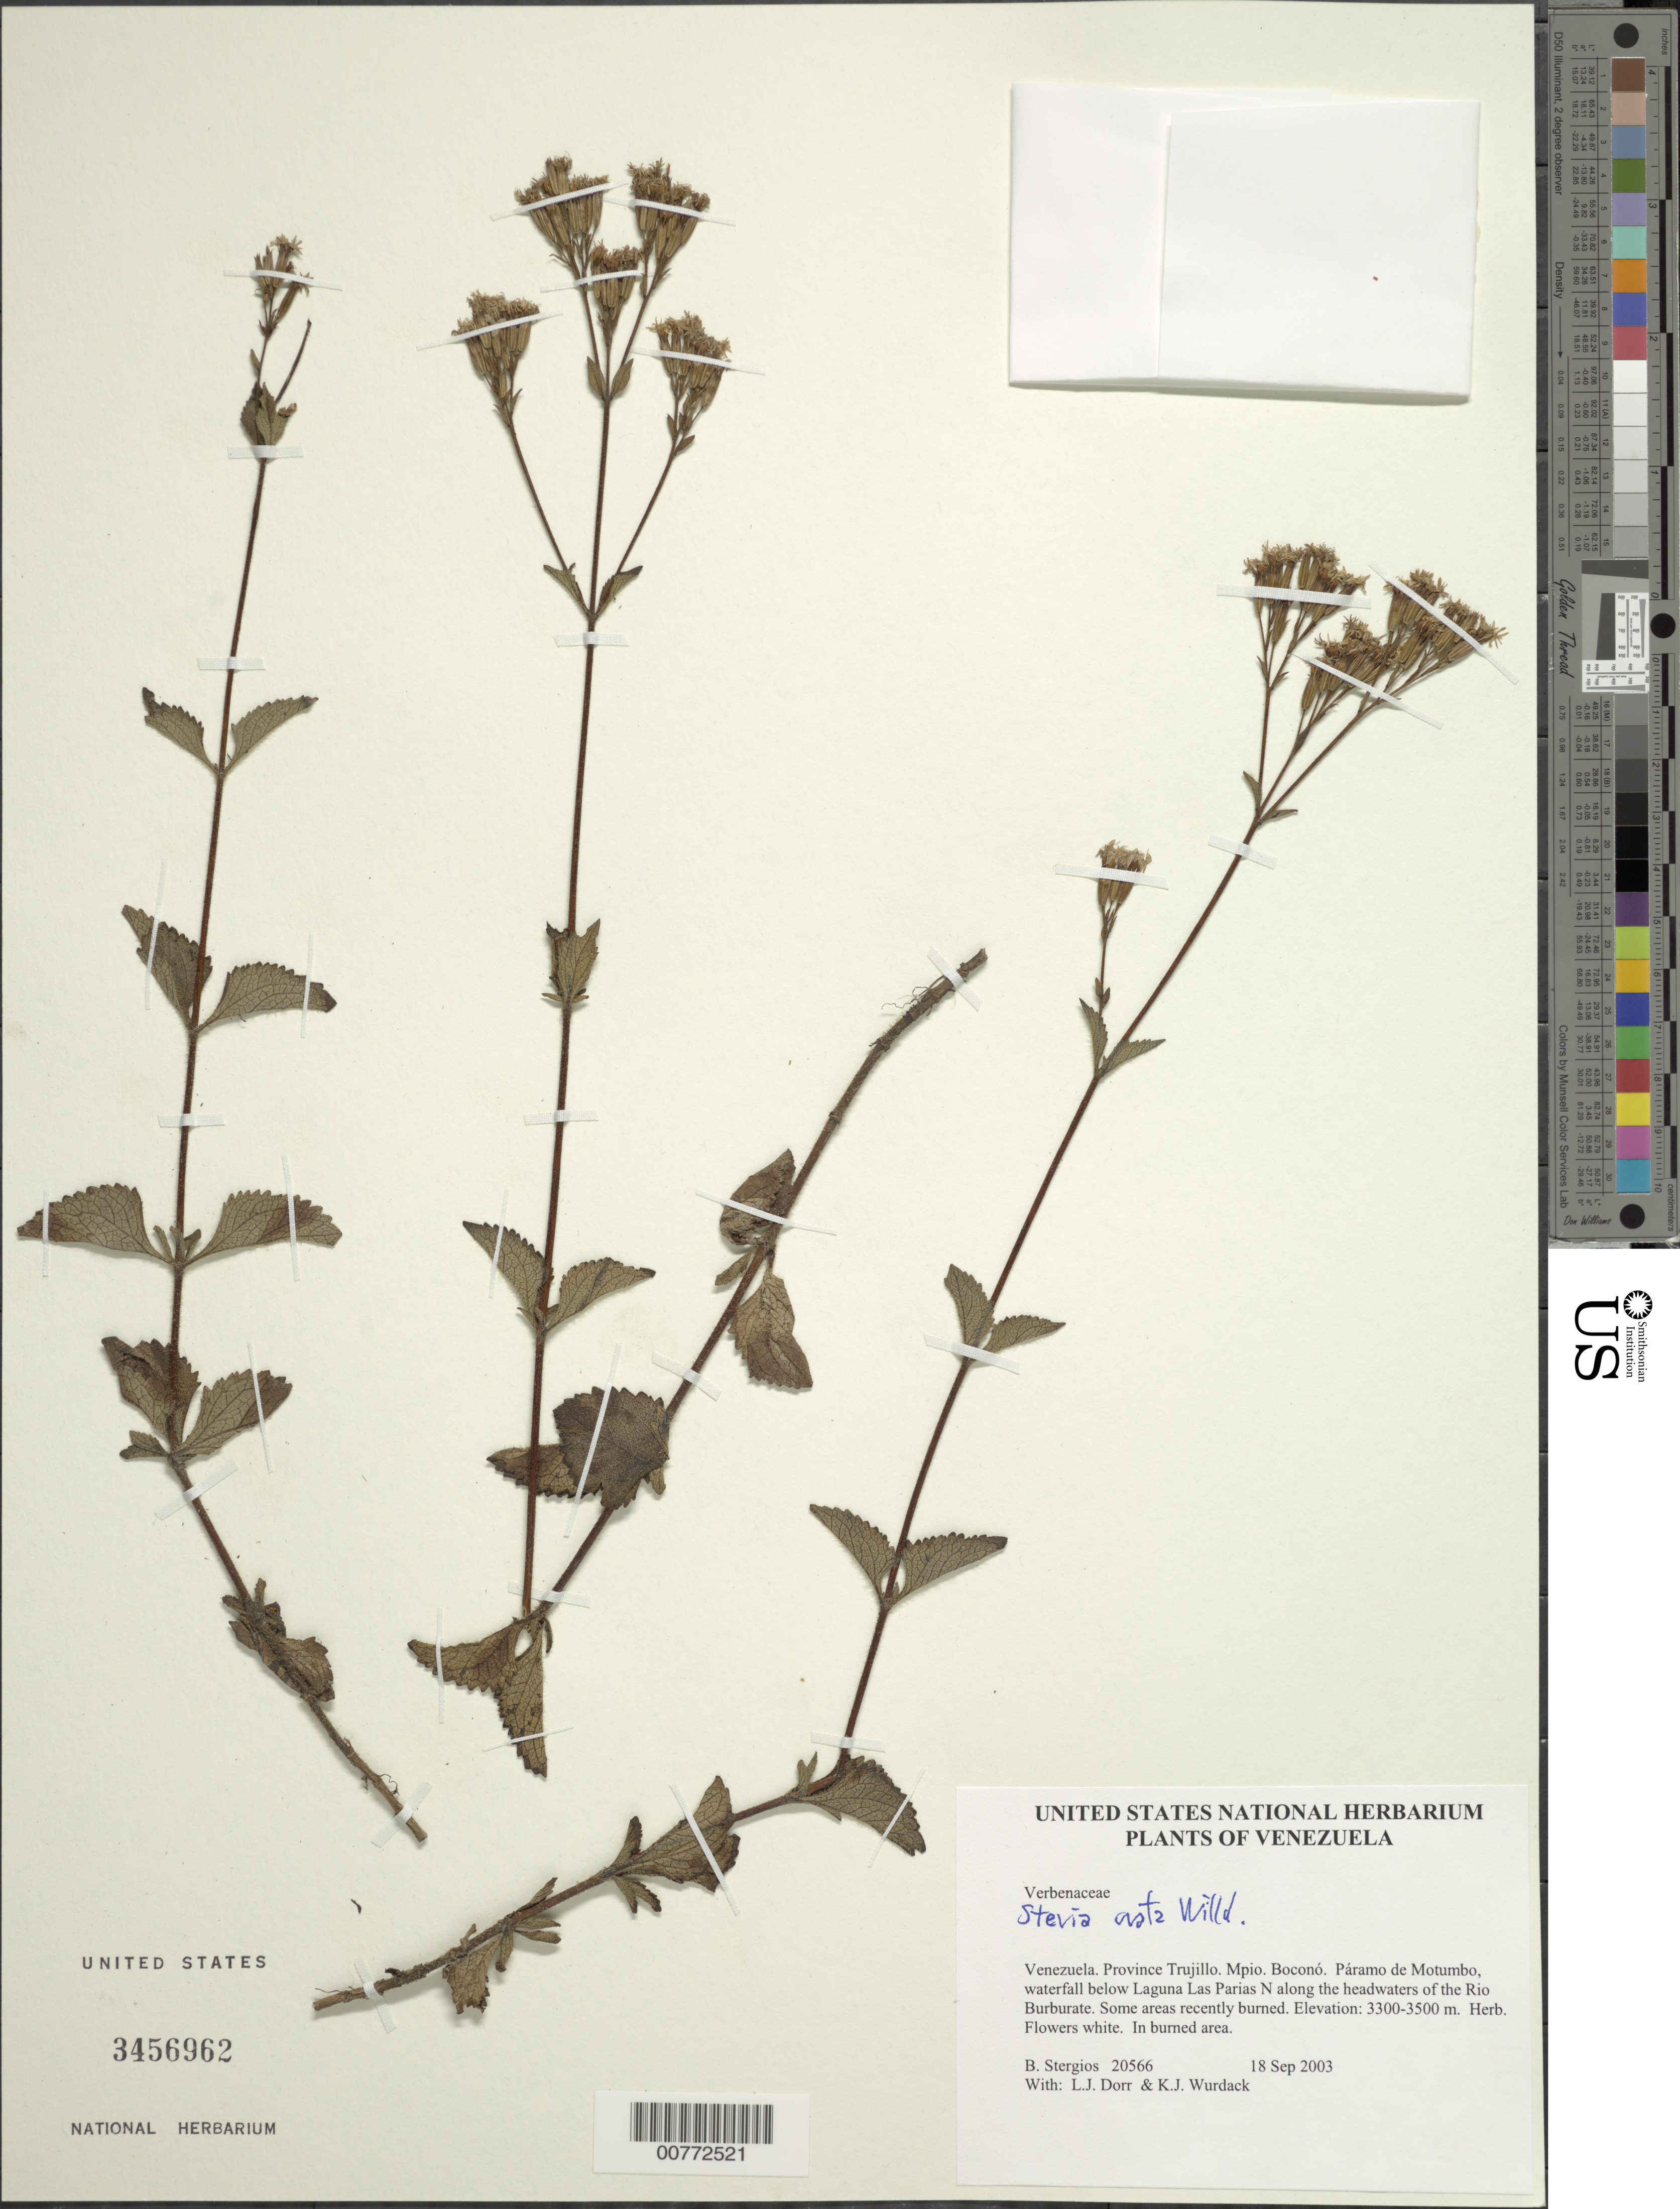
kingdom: Plantae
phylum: Tracheophyta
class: Magnoliopsida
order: Asterales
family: Asteraceae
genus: Stevia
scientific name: Stevia ovata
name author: Willd.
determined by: Robinson, Harold E., (US)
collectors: B. G. Stergios, L. J. Dorr & K. Wurdack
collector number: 20566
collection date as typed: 18 Sep 2003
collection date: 2003-09-18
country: Venezuela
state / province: Trujillo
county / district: Boconó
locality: Páramo de Motumbo, waterfall below Laguna Las Parias N along the headwaters of the Rio Burburate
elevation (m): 3300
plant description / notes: PORT, US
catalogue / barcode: US 3456962